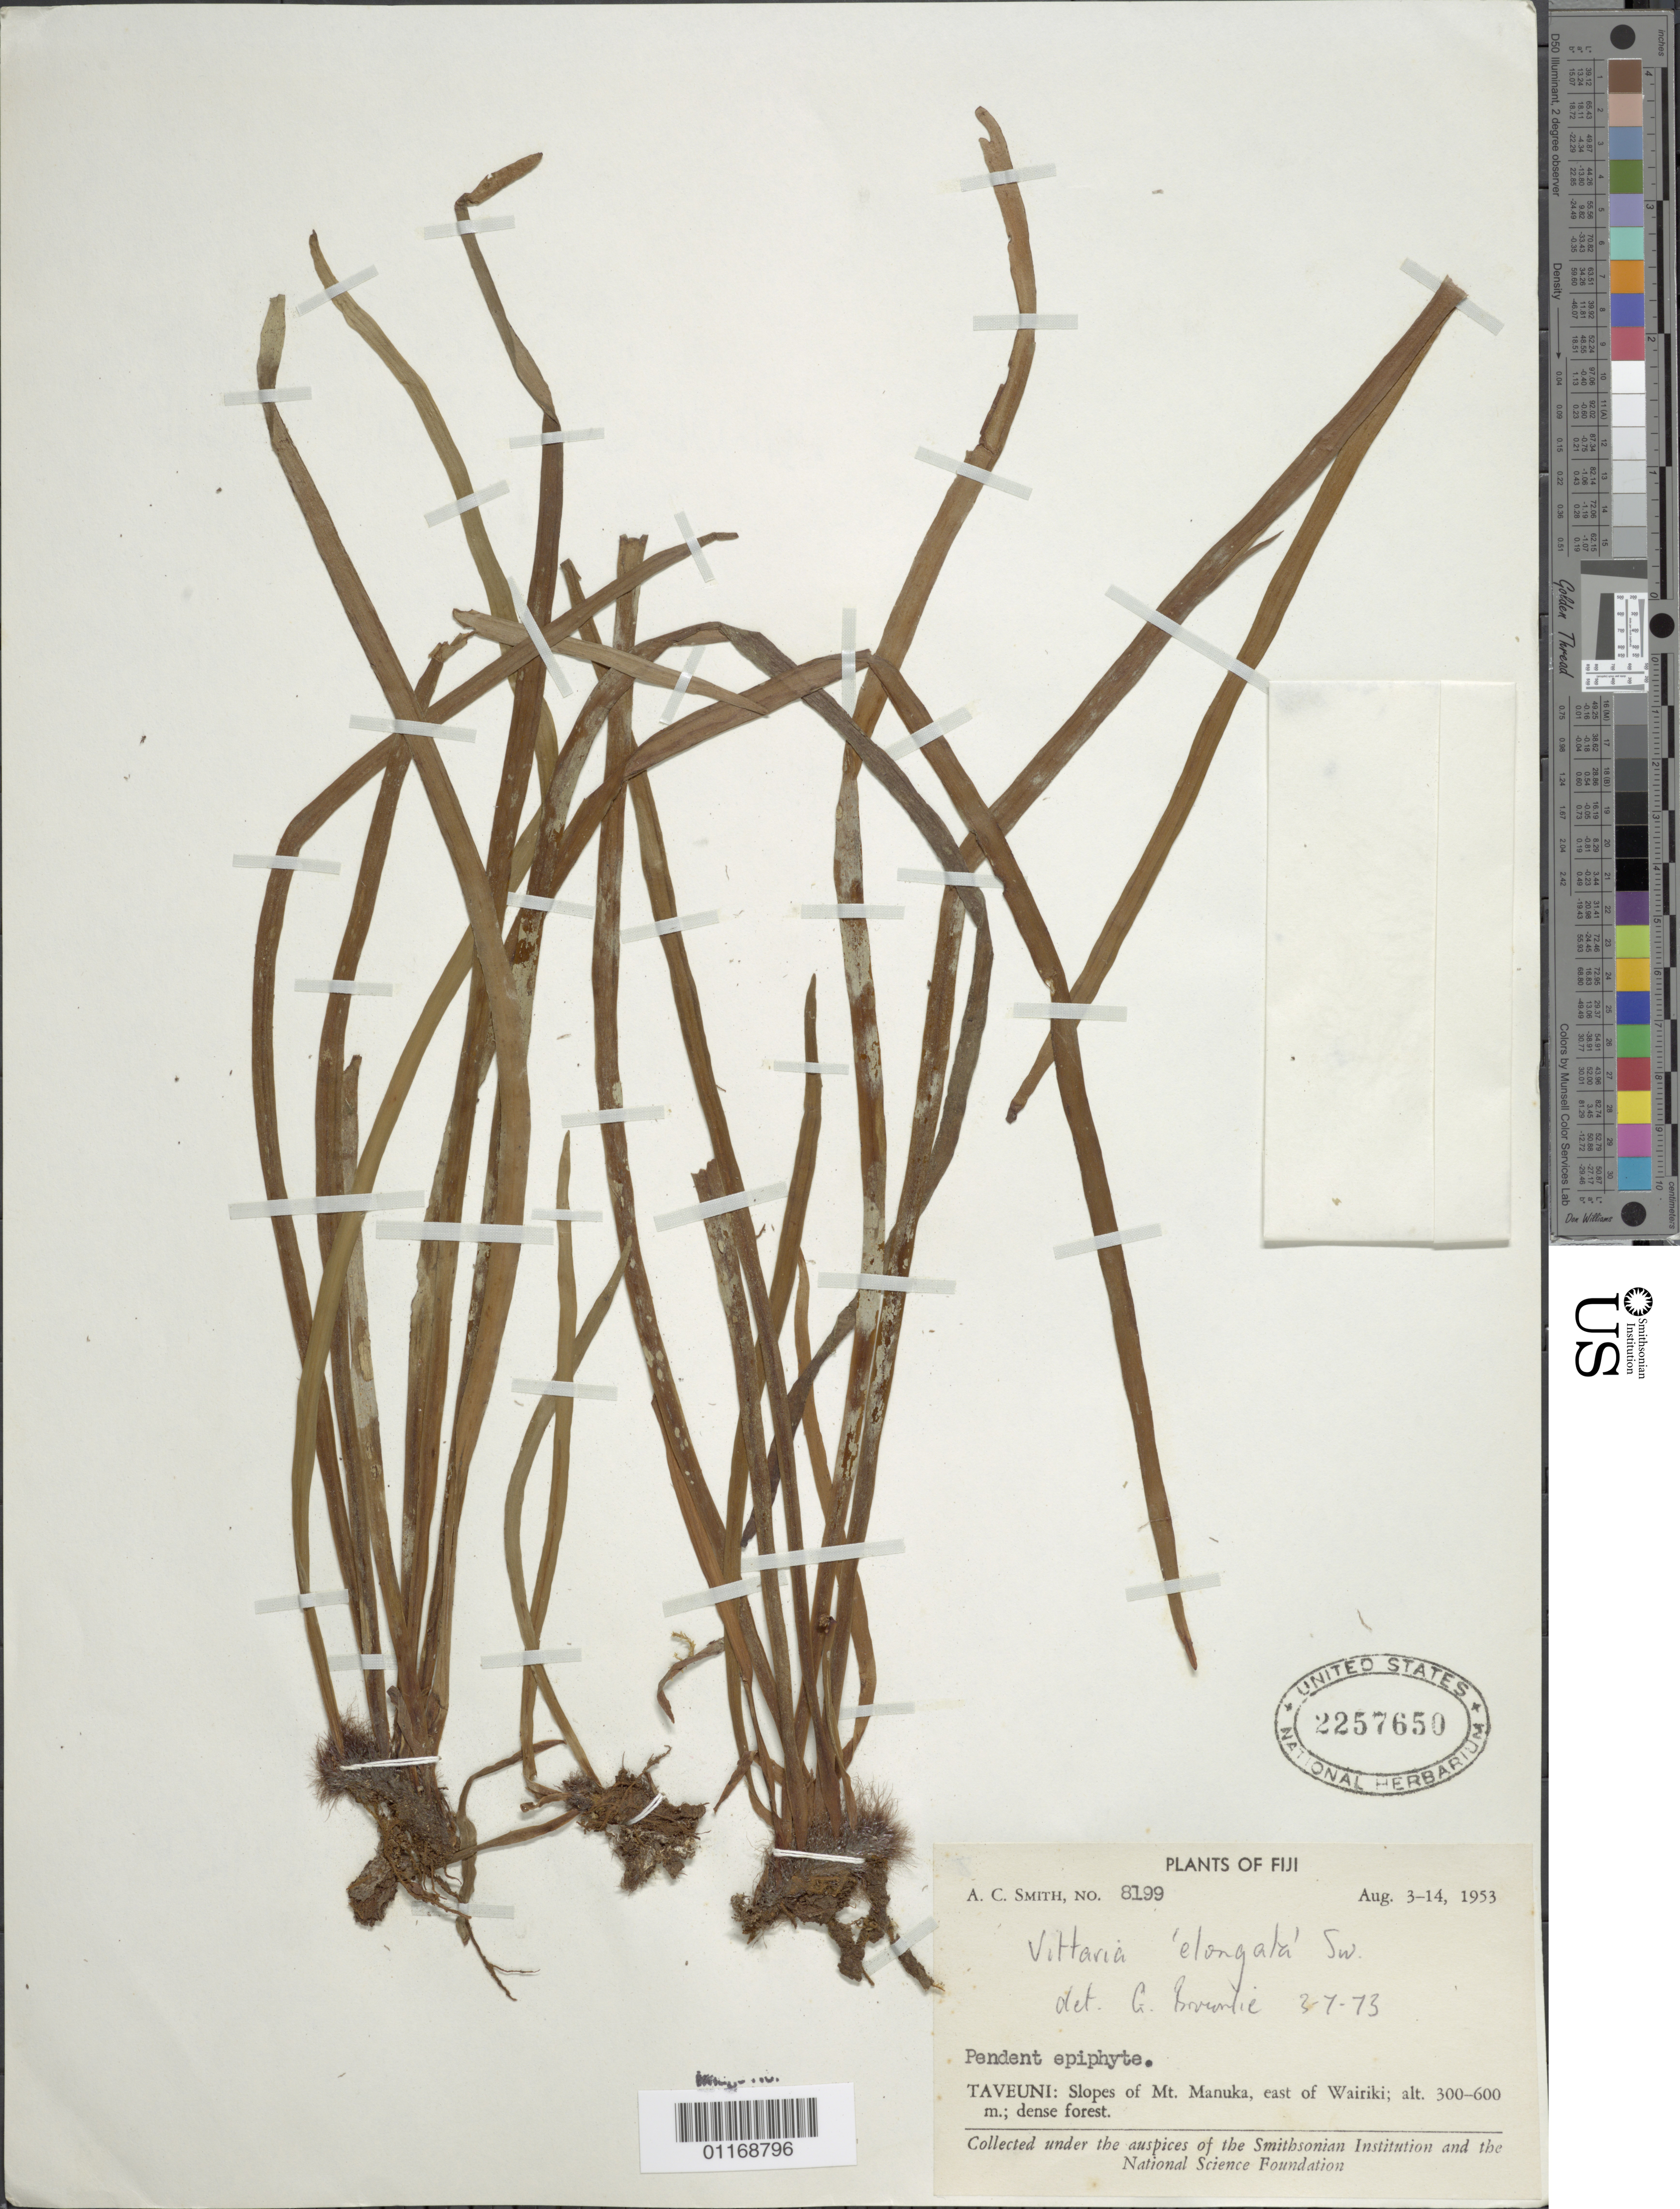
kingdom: Plantae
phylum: Tracheophyta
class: Polypodiopsida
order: Polypodiales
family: Pteridaceae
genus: Haplopteris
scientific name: Haplopteris elongata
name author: (Sw.) Crane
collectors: A. C. Smith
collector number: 8199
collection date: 1953-08-03/1953-08-14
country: Fiji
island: Taveuni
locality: Taveuni: Slopes of Mt. Manuka, E of Wairiki.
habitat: dense forest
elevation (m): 300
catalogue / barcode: US 2257650